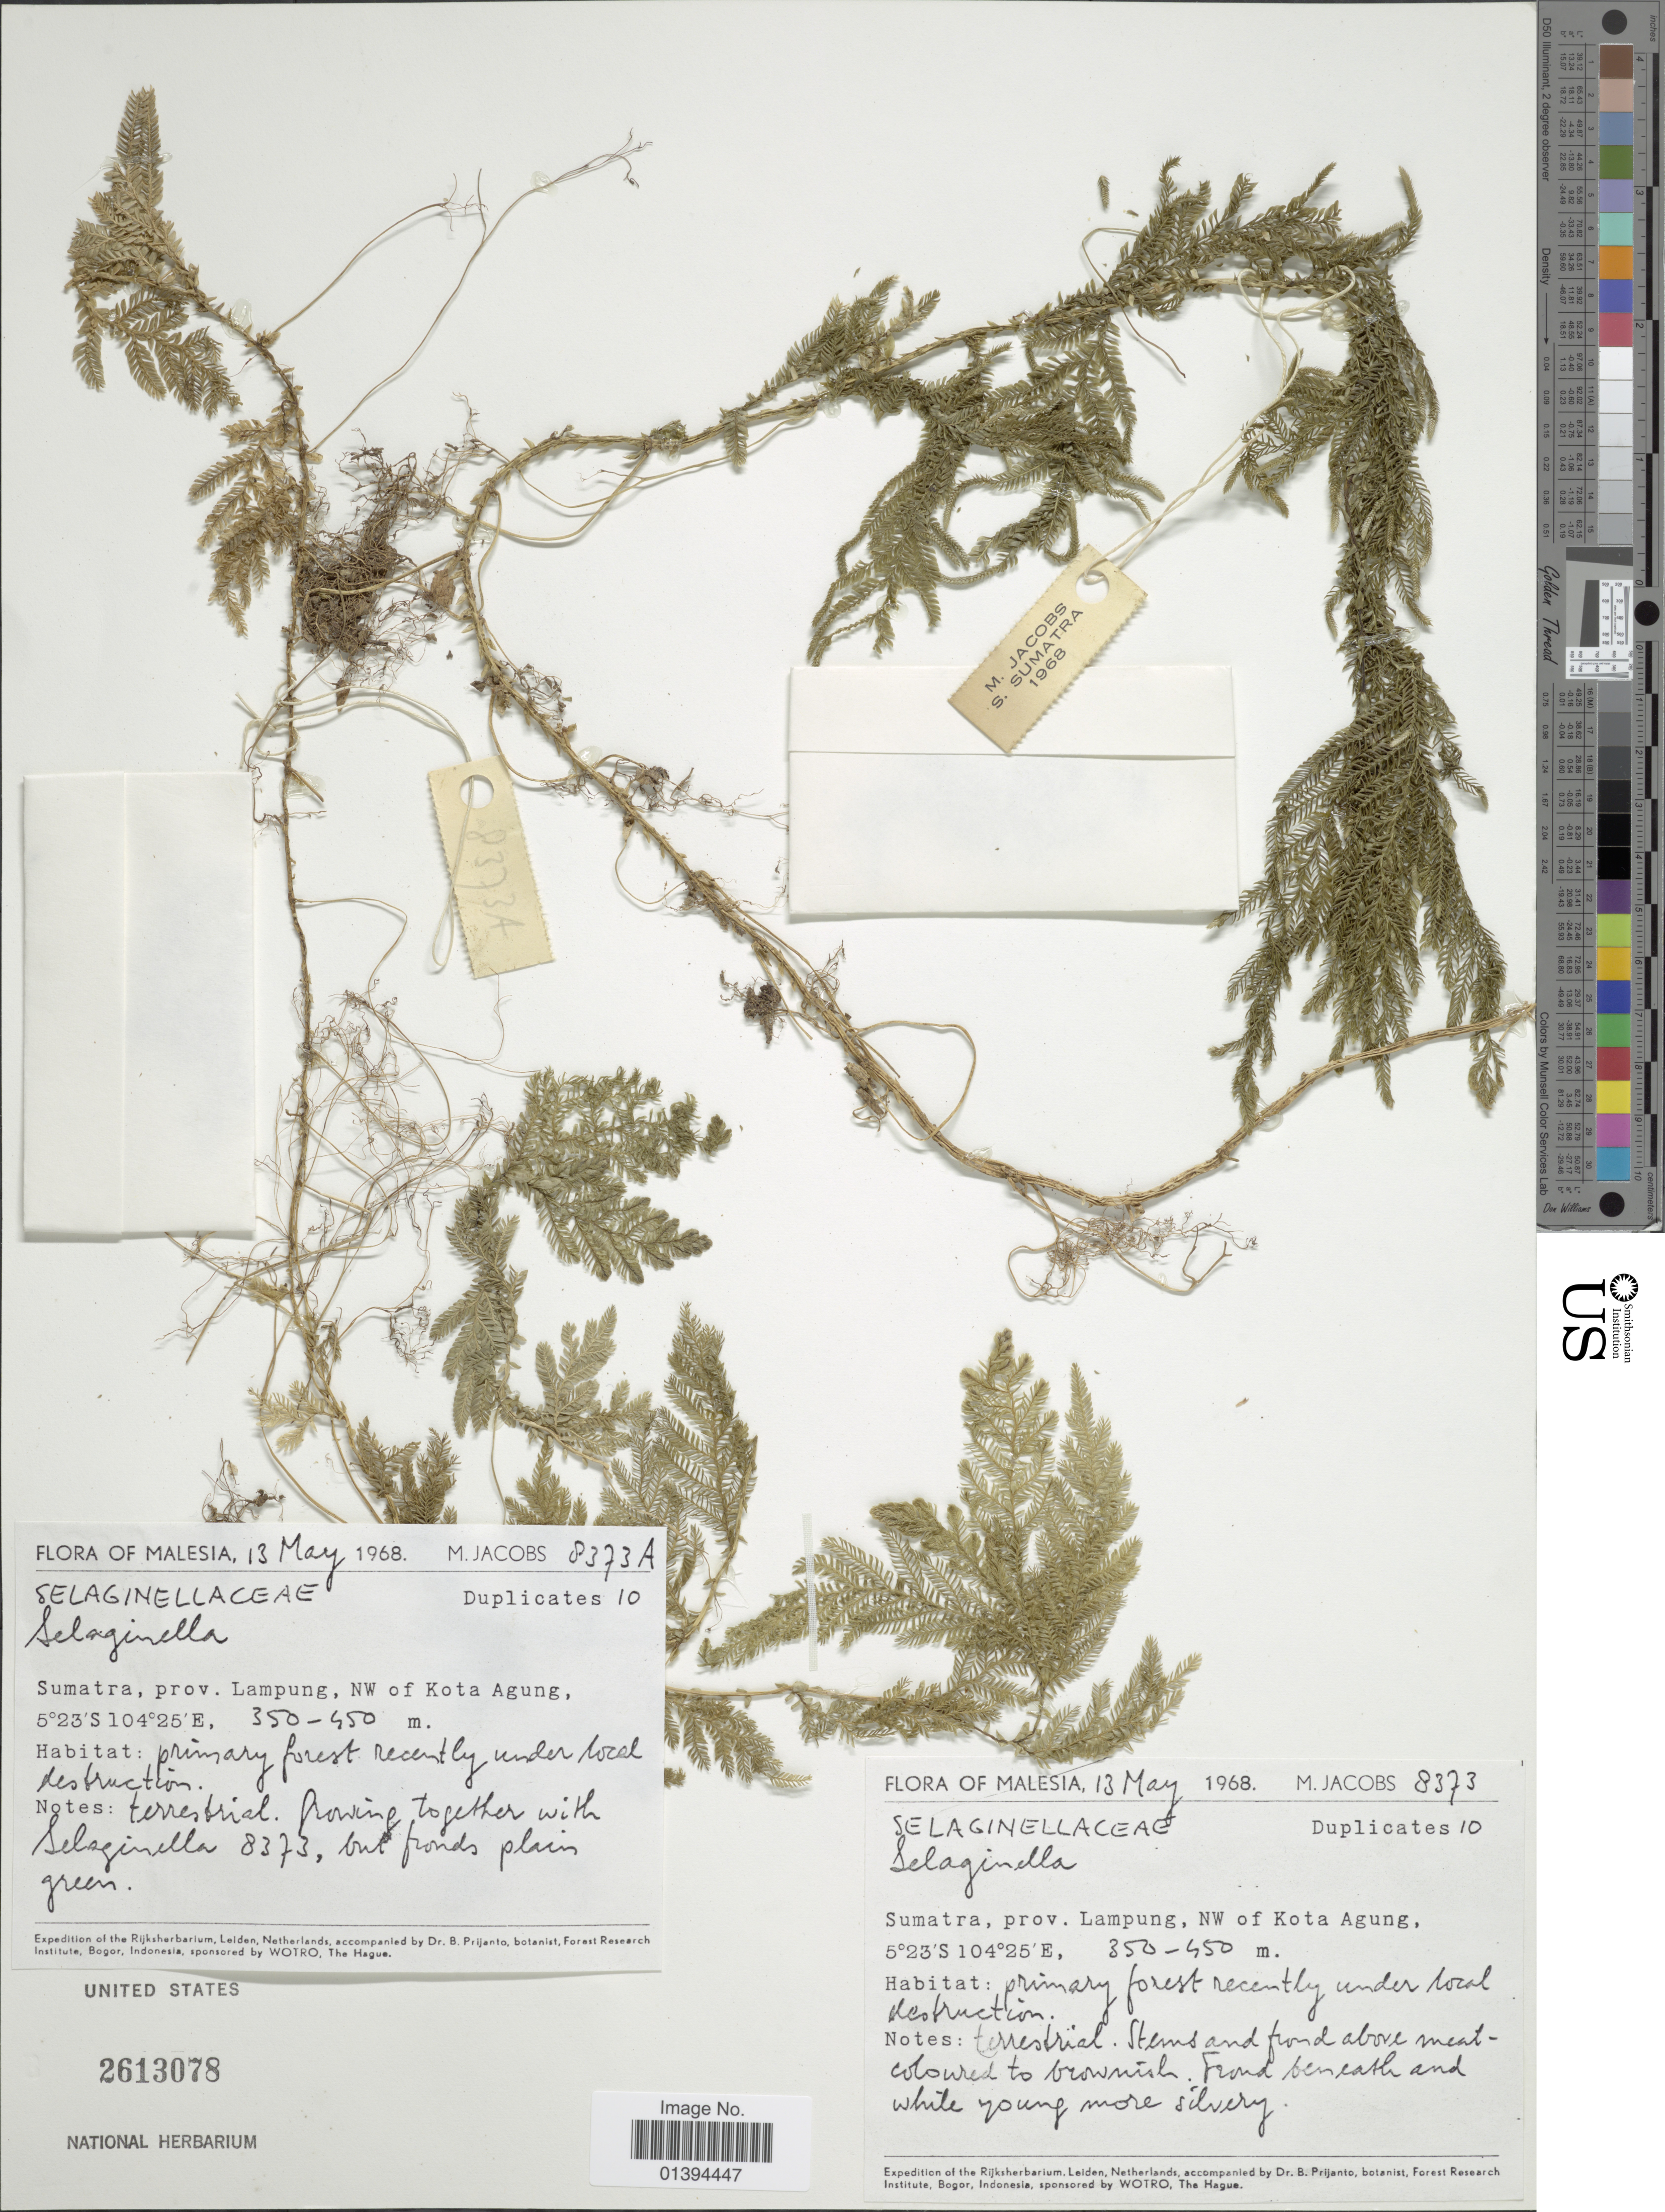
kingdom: Plantae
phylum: Tracheophyta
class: Lycopodiopsida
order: Selaginellales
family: Selaginellaceae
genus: Selaginella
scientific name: Selaginella sp.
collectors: M. Jacobs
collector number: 8373A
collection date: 1968-05-13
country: Indonesia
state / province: Sumatra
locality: Malesia, Prov. Lampung, NW of Kota Agung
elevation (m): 350